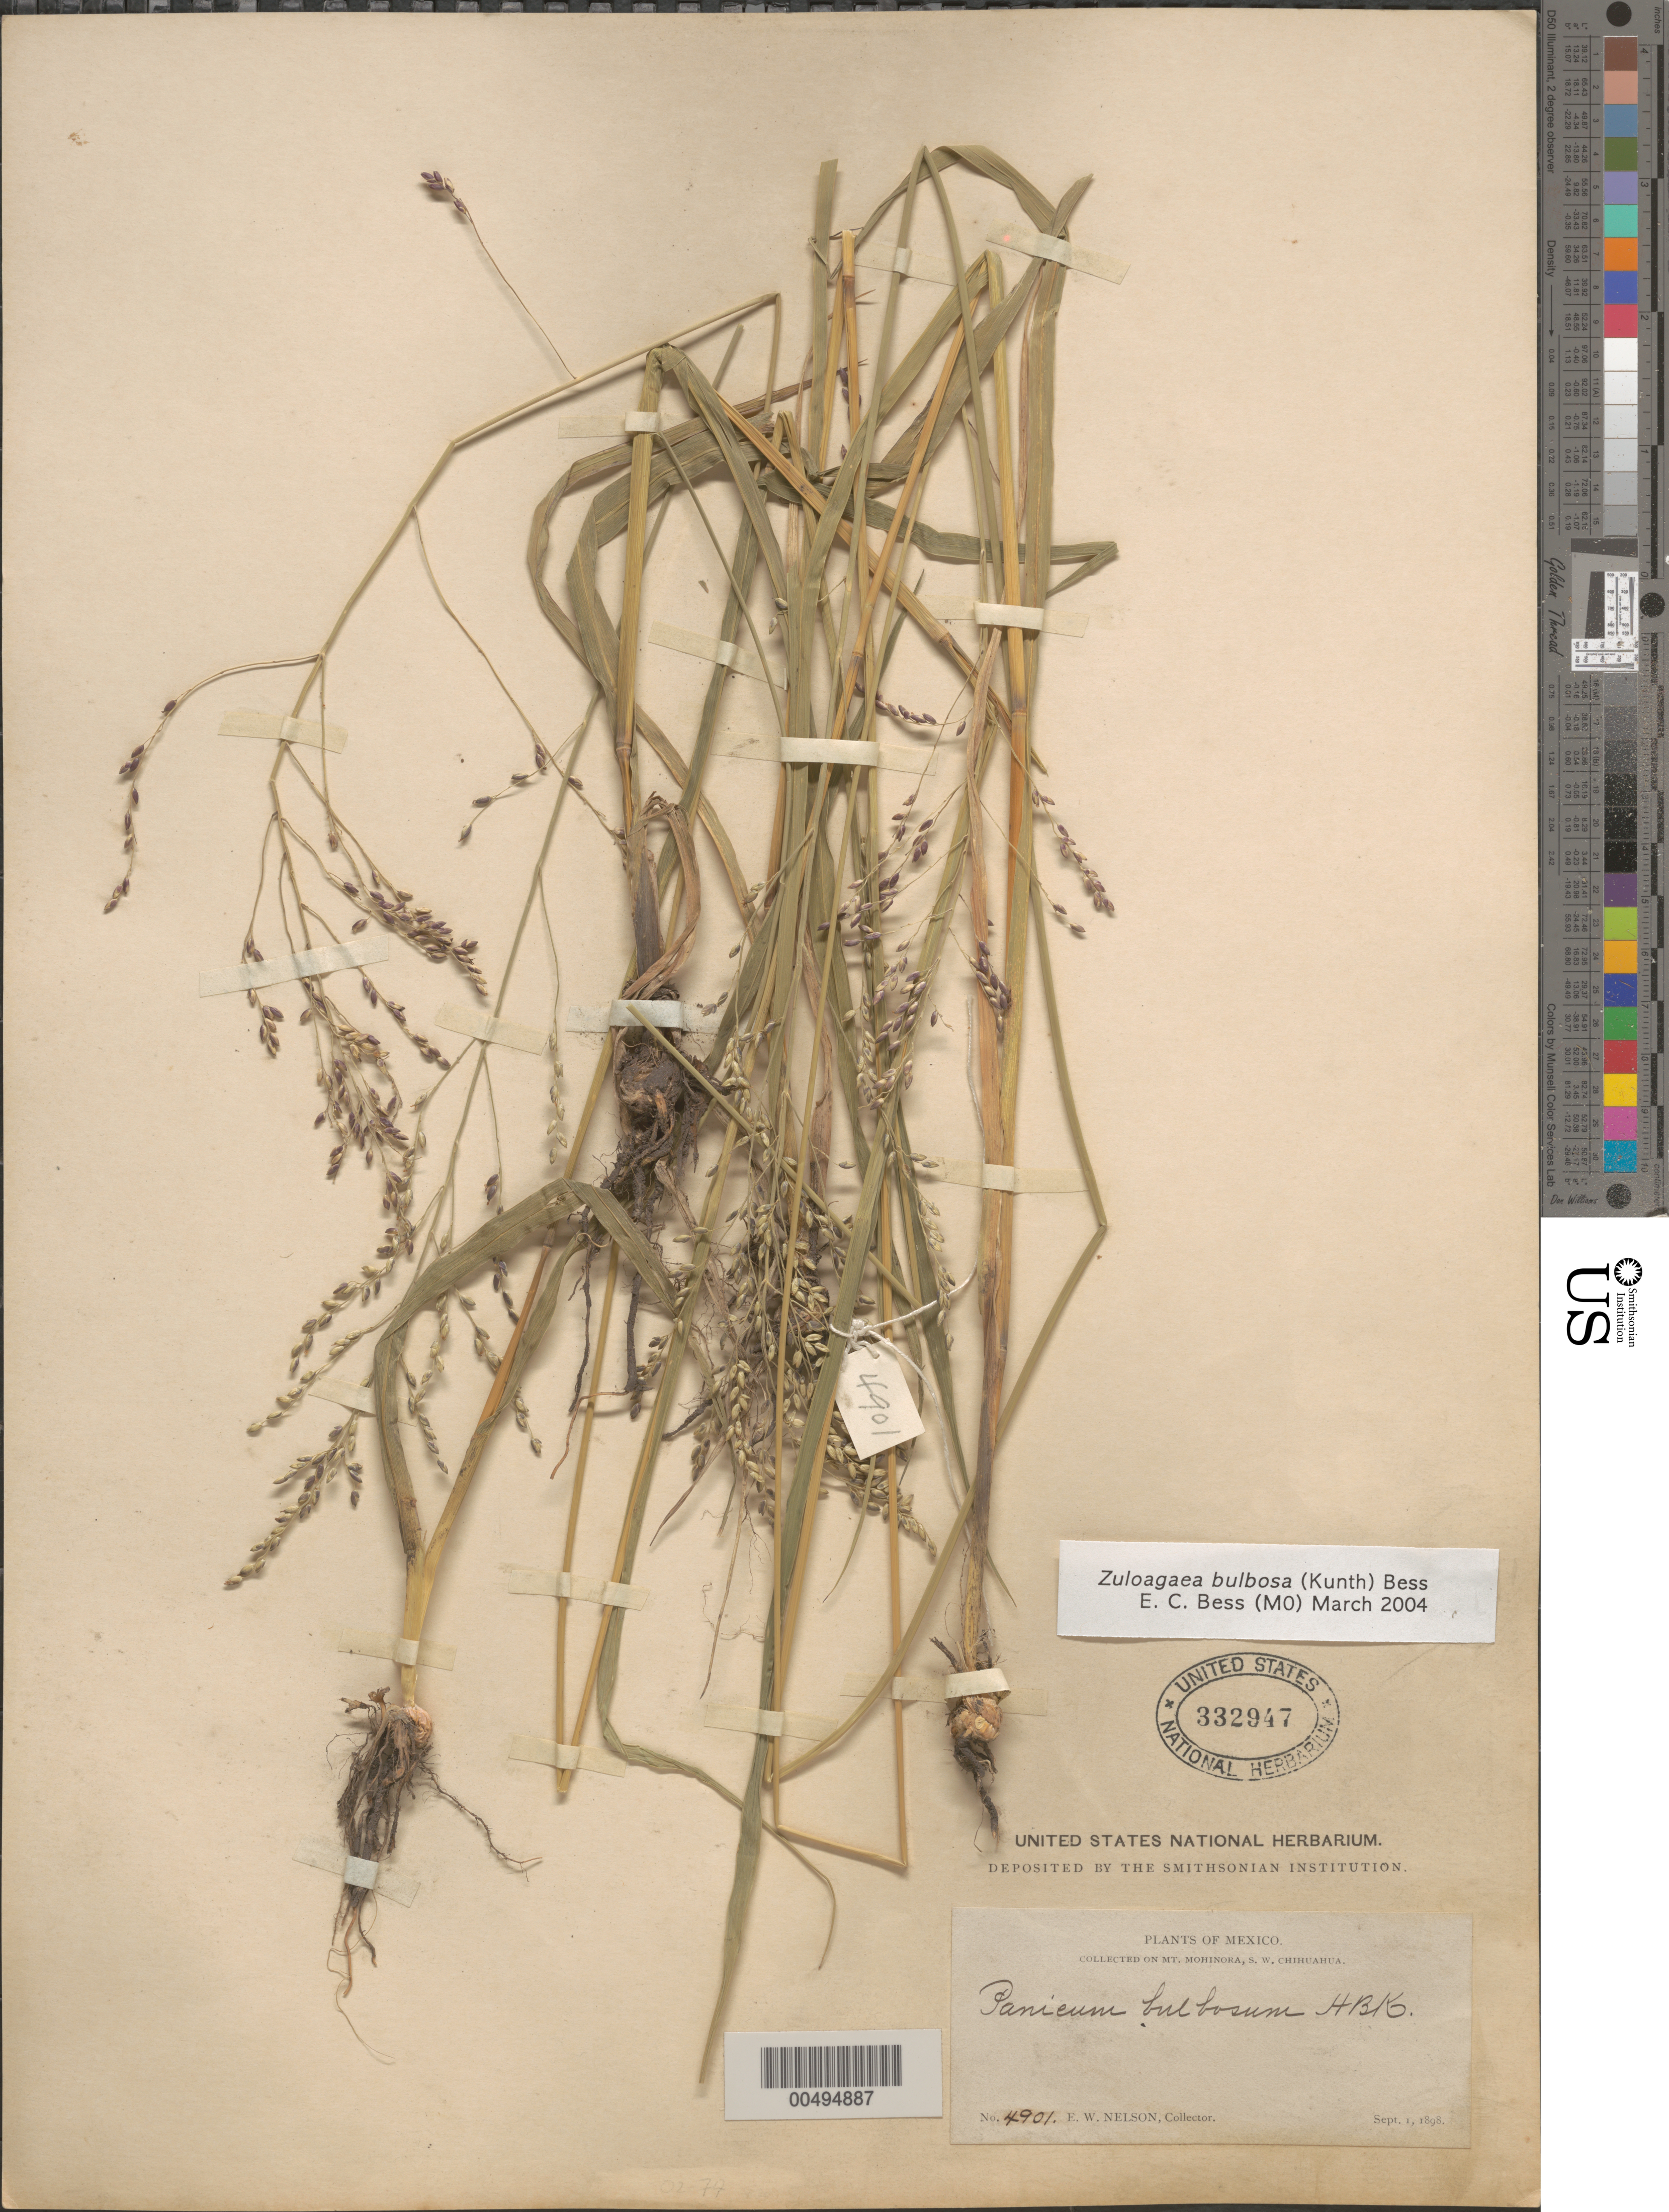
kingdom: Plantae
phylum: Tracheophyta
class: Liliopsida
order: Poales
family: Poaceae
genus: Panicum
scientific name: Panicum bulbosum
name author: Kunth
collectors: E. W. Nelson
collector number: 4901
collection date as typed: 1 Sep 1898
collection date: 1898-09-01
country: Mexico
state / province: Chihuahua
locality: Mt Mohinora, SW Chihuahua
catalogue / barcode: US 332947